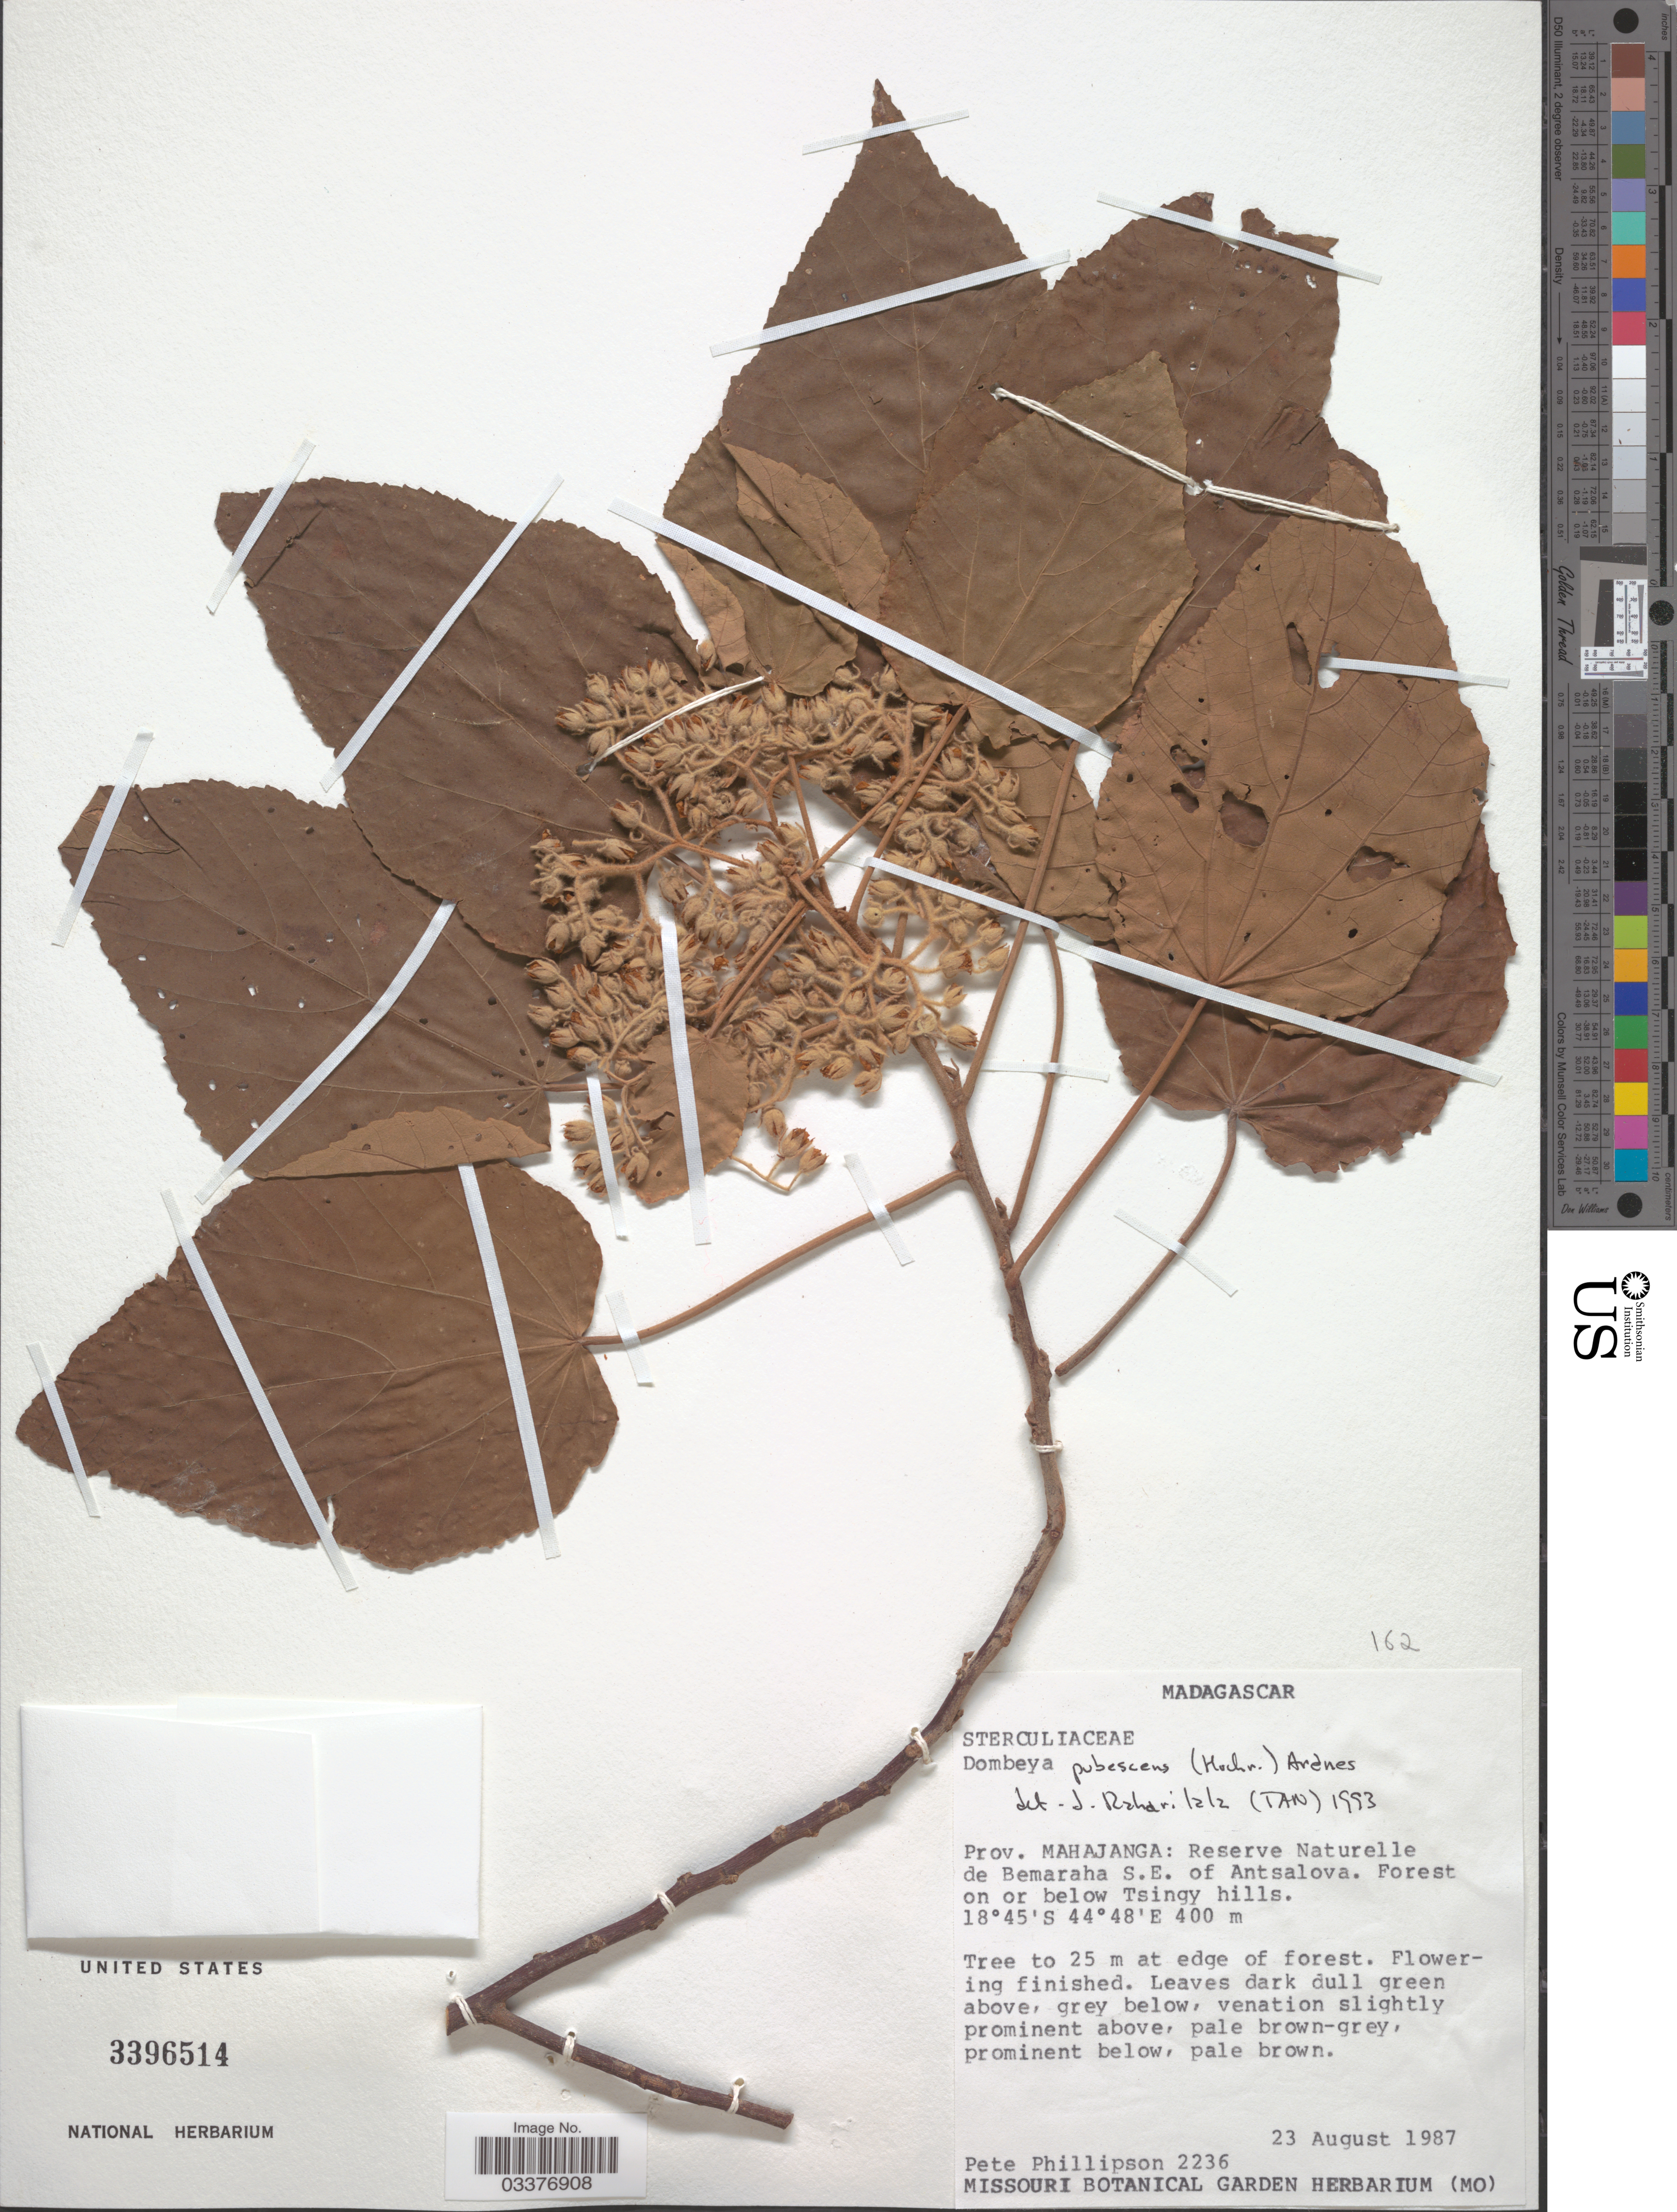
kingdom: Plantae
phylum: Tracheophyta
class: Magnoliopsida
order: Malvales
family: Malvaceae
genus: Dombeya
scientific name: Dombeya pubescens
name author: (Hochr.) Arènes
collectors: P. B. Phillipson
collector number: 2236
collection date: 1987-08-23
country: Madagascar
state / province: Melaky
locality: Reserve Naturelle de Bemaraha S.E. of Antsalova. Forest on or below Tsingy hills.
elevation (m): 400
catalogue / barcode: US 3396514